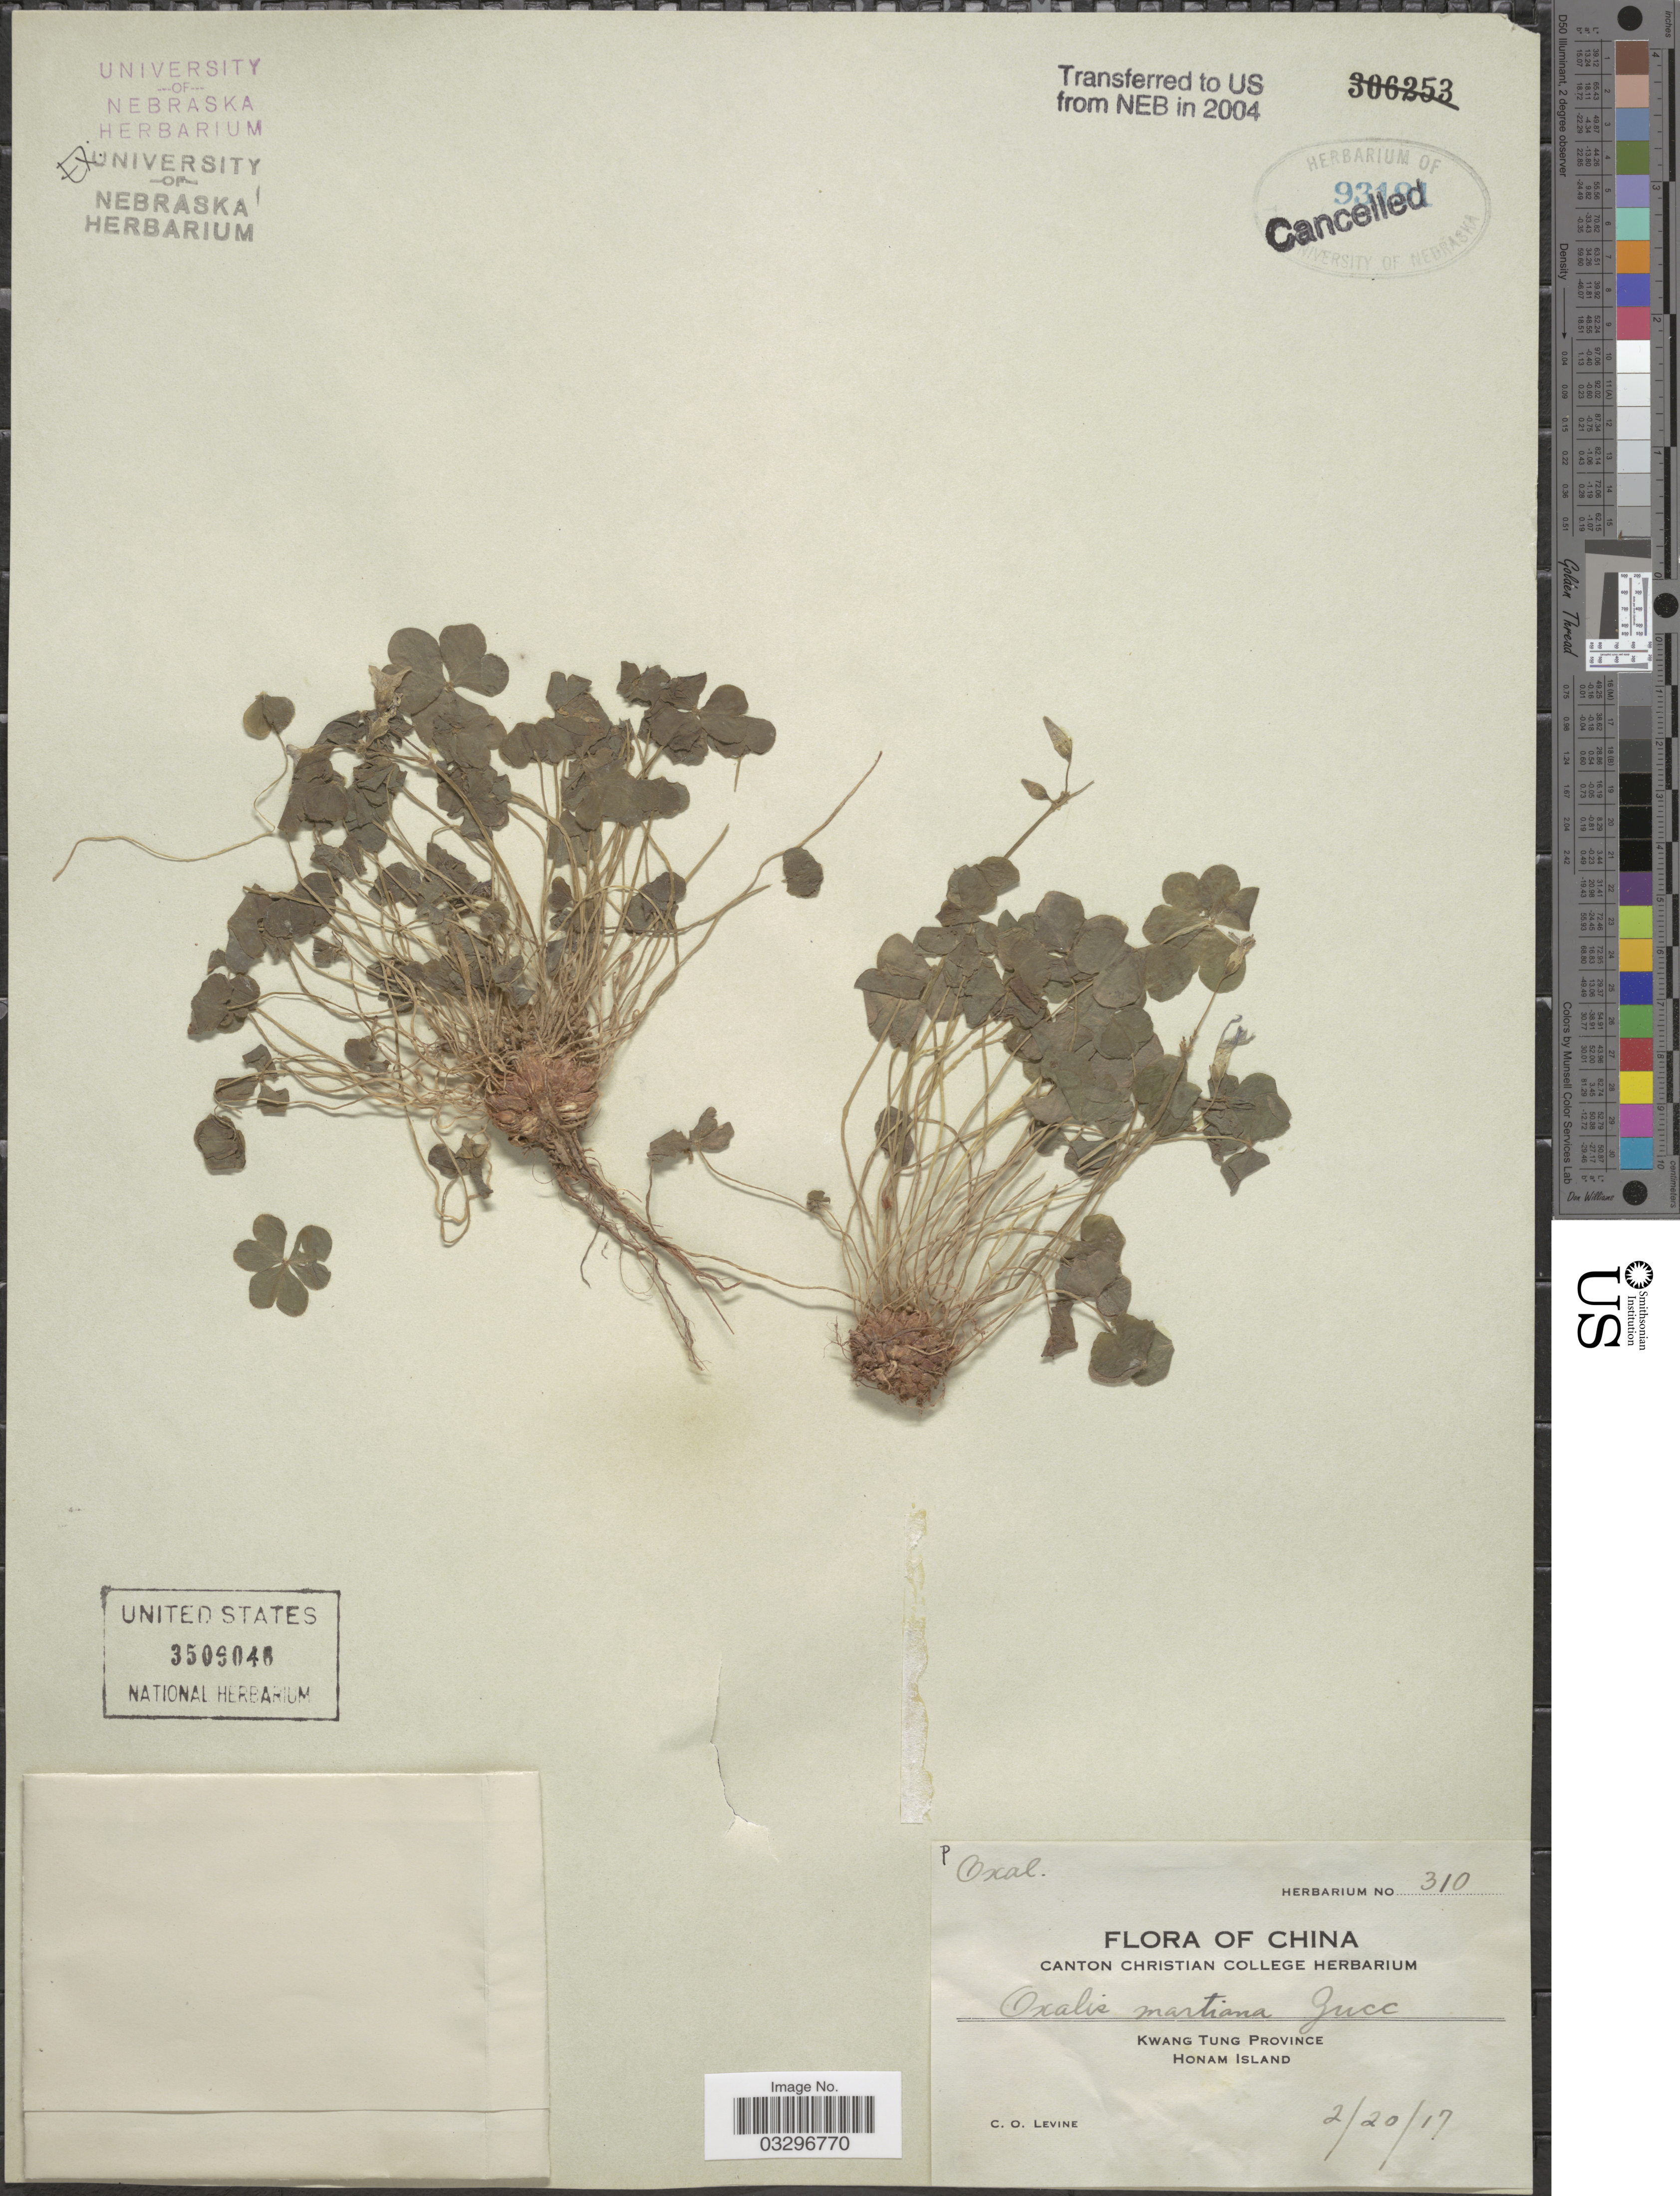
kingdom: Plantae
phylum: Tracheophyta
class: Magnoliopsida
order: Oxalidales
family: Oxalidaceae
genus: Oxalis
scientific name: Oxalis debilis var. corymbosa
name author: (DC.) Lourteig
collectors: C. O. Levine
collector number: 310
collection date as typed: Transcribed d/m/y: 20/2/17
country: China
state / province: Guangdong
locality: Kwang Tung Province, Honam Island.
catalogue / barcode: US 3509046